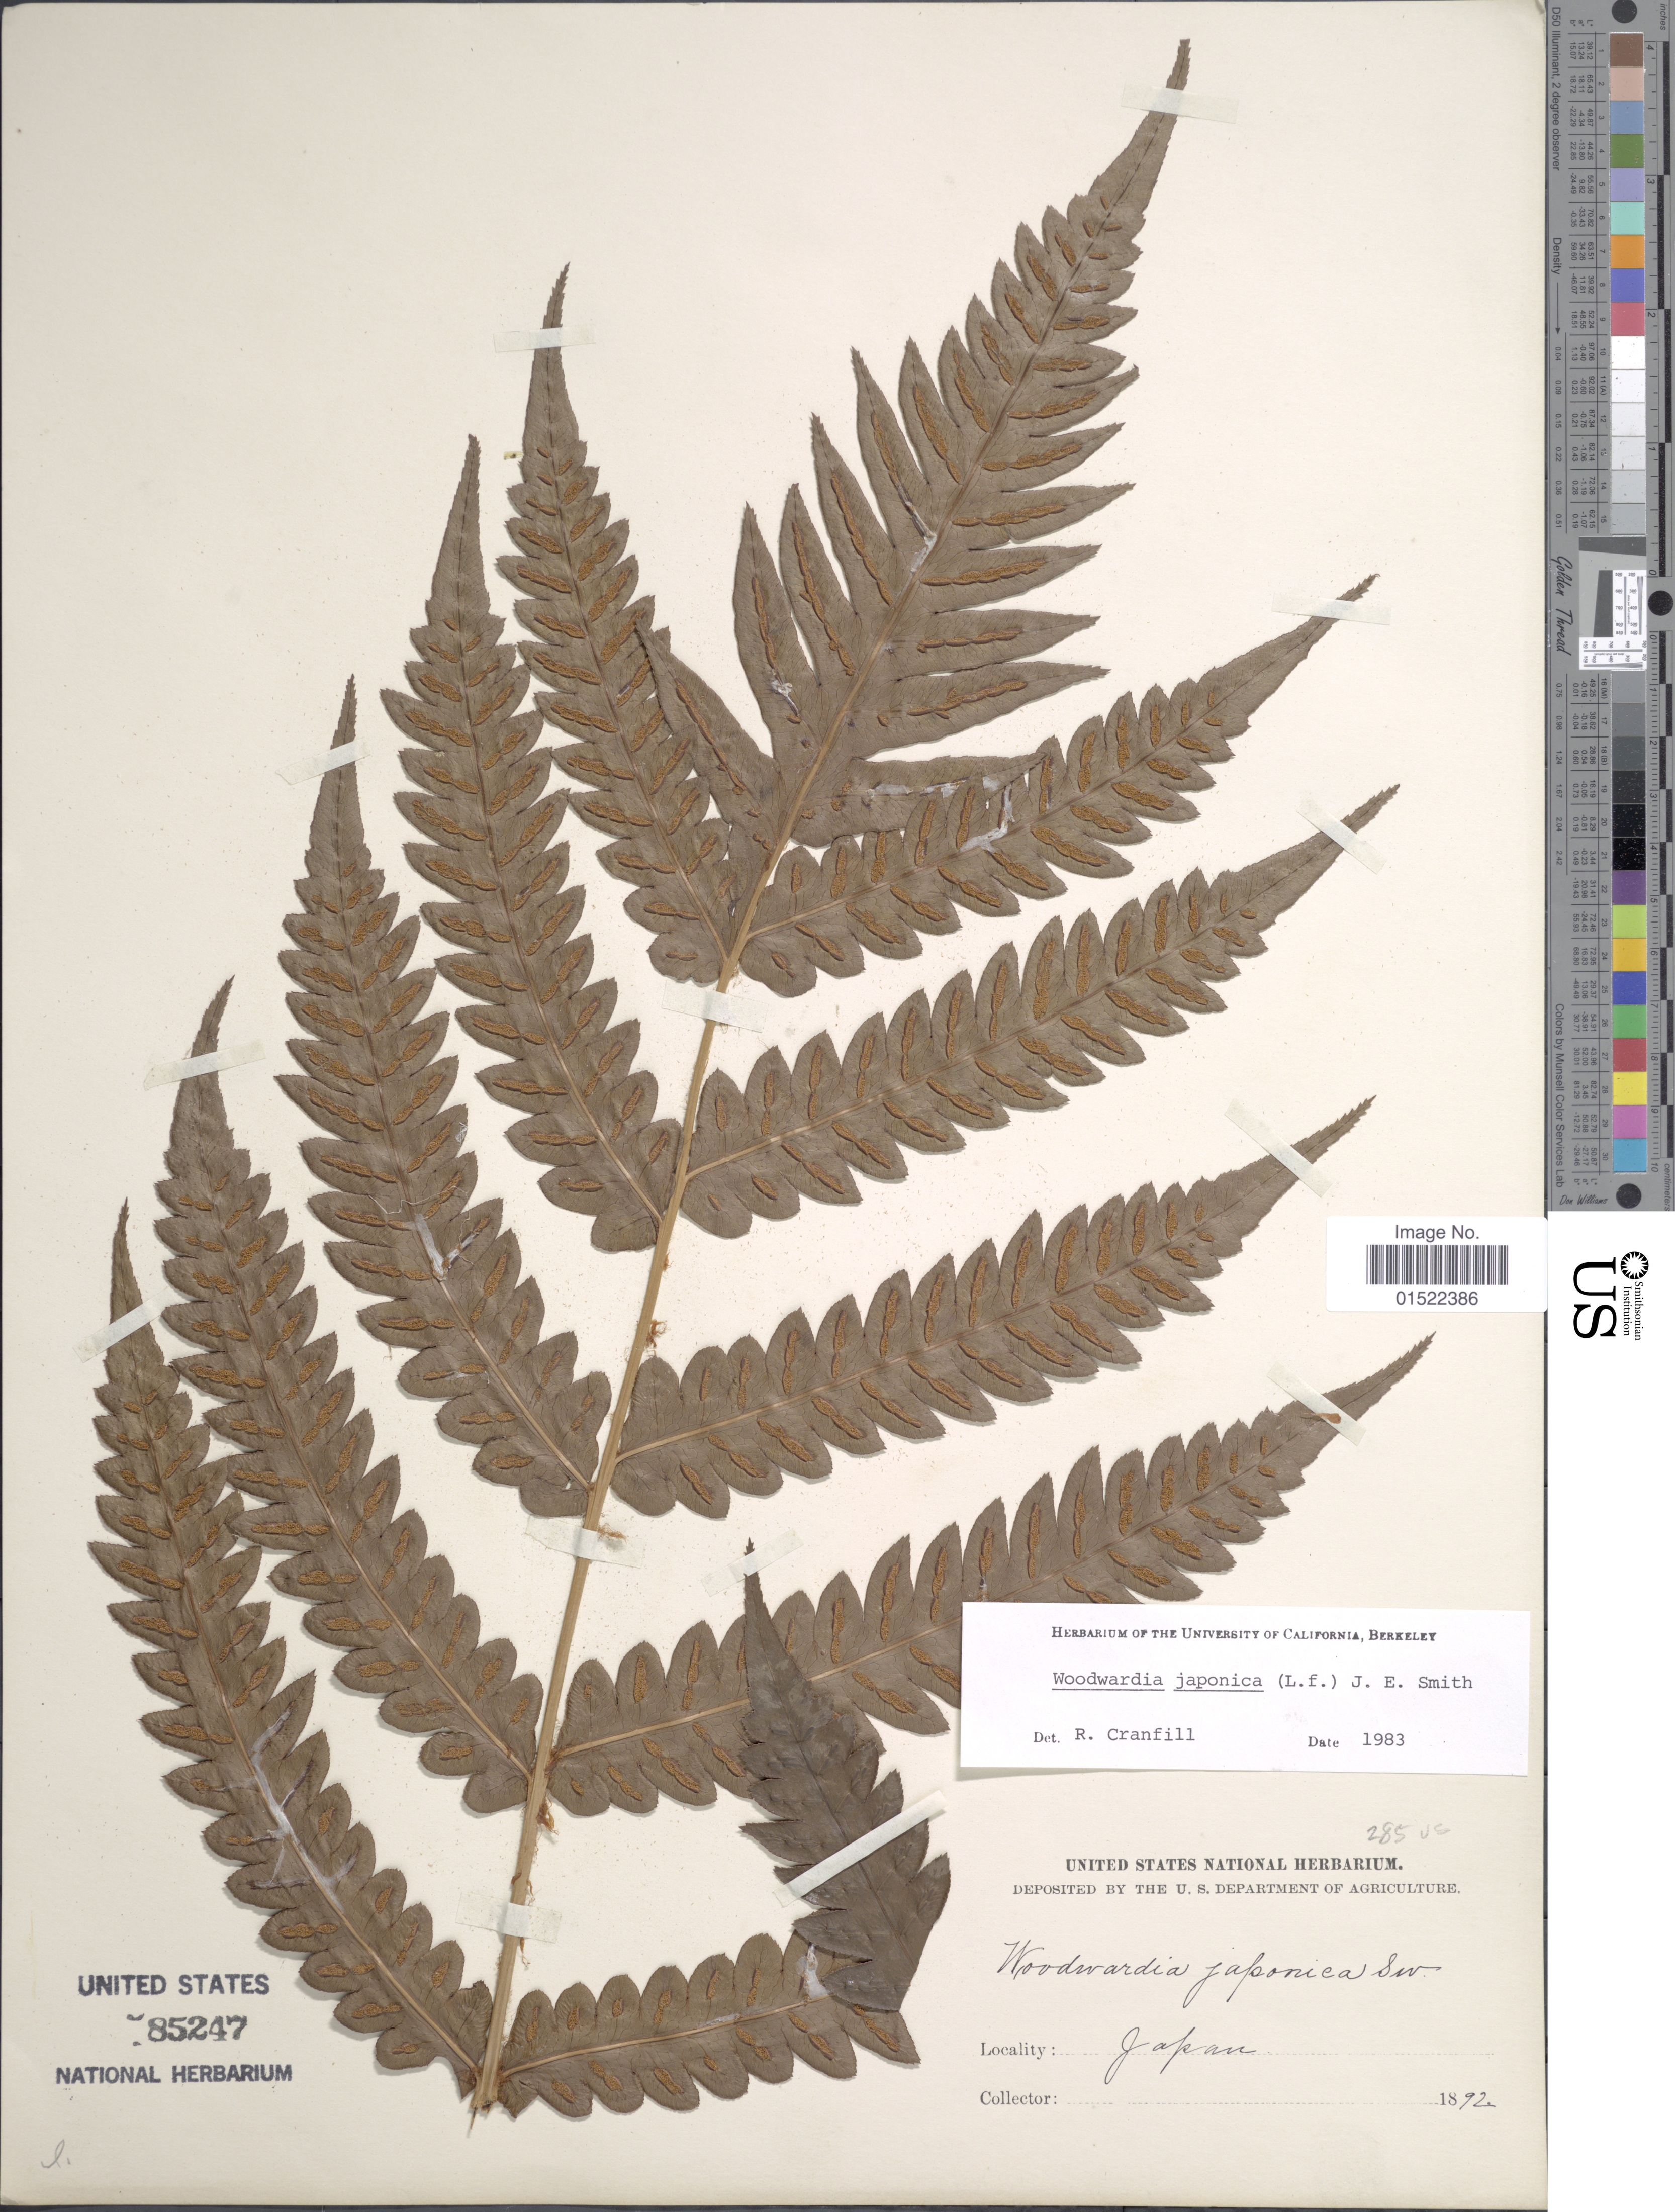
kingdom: Plantae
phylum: Tracheophyta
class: Polypodiopsida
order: Polypodiales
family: Blechnaceae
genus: Woodwardia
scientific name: Woodwardia japonica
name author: (L. f.) Sm.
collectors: U.S. Department of Agriculture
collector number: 285US*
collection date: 1892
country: Japan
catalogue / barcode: US 85247